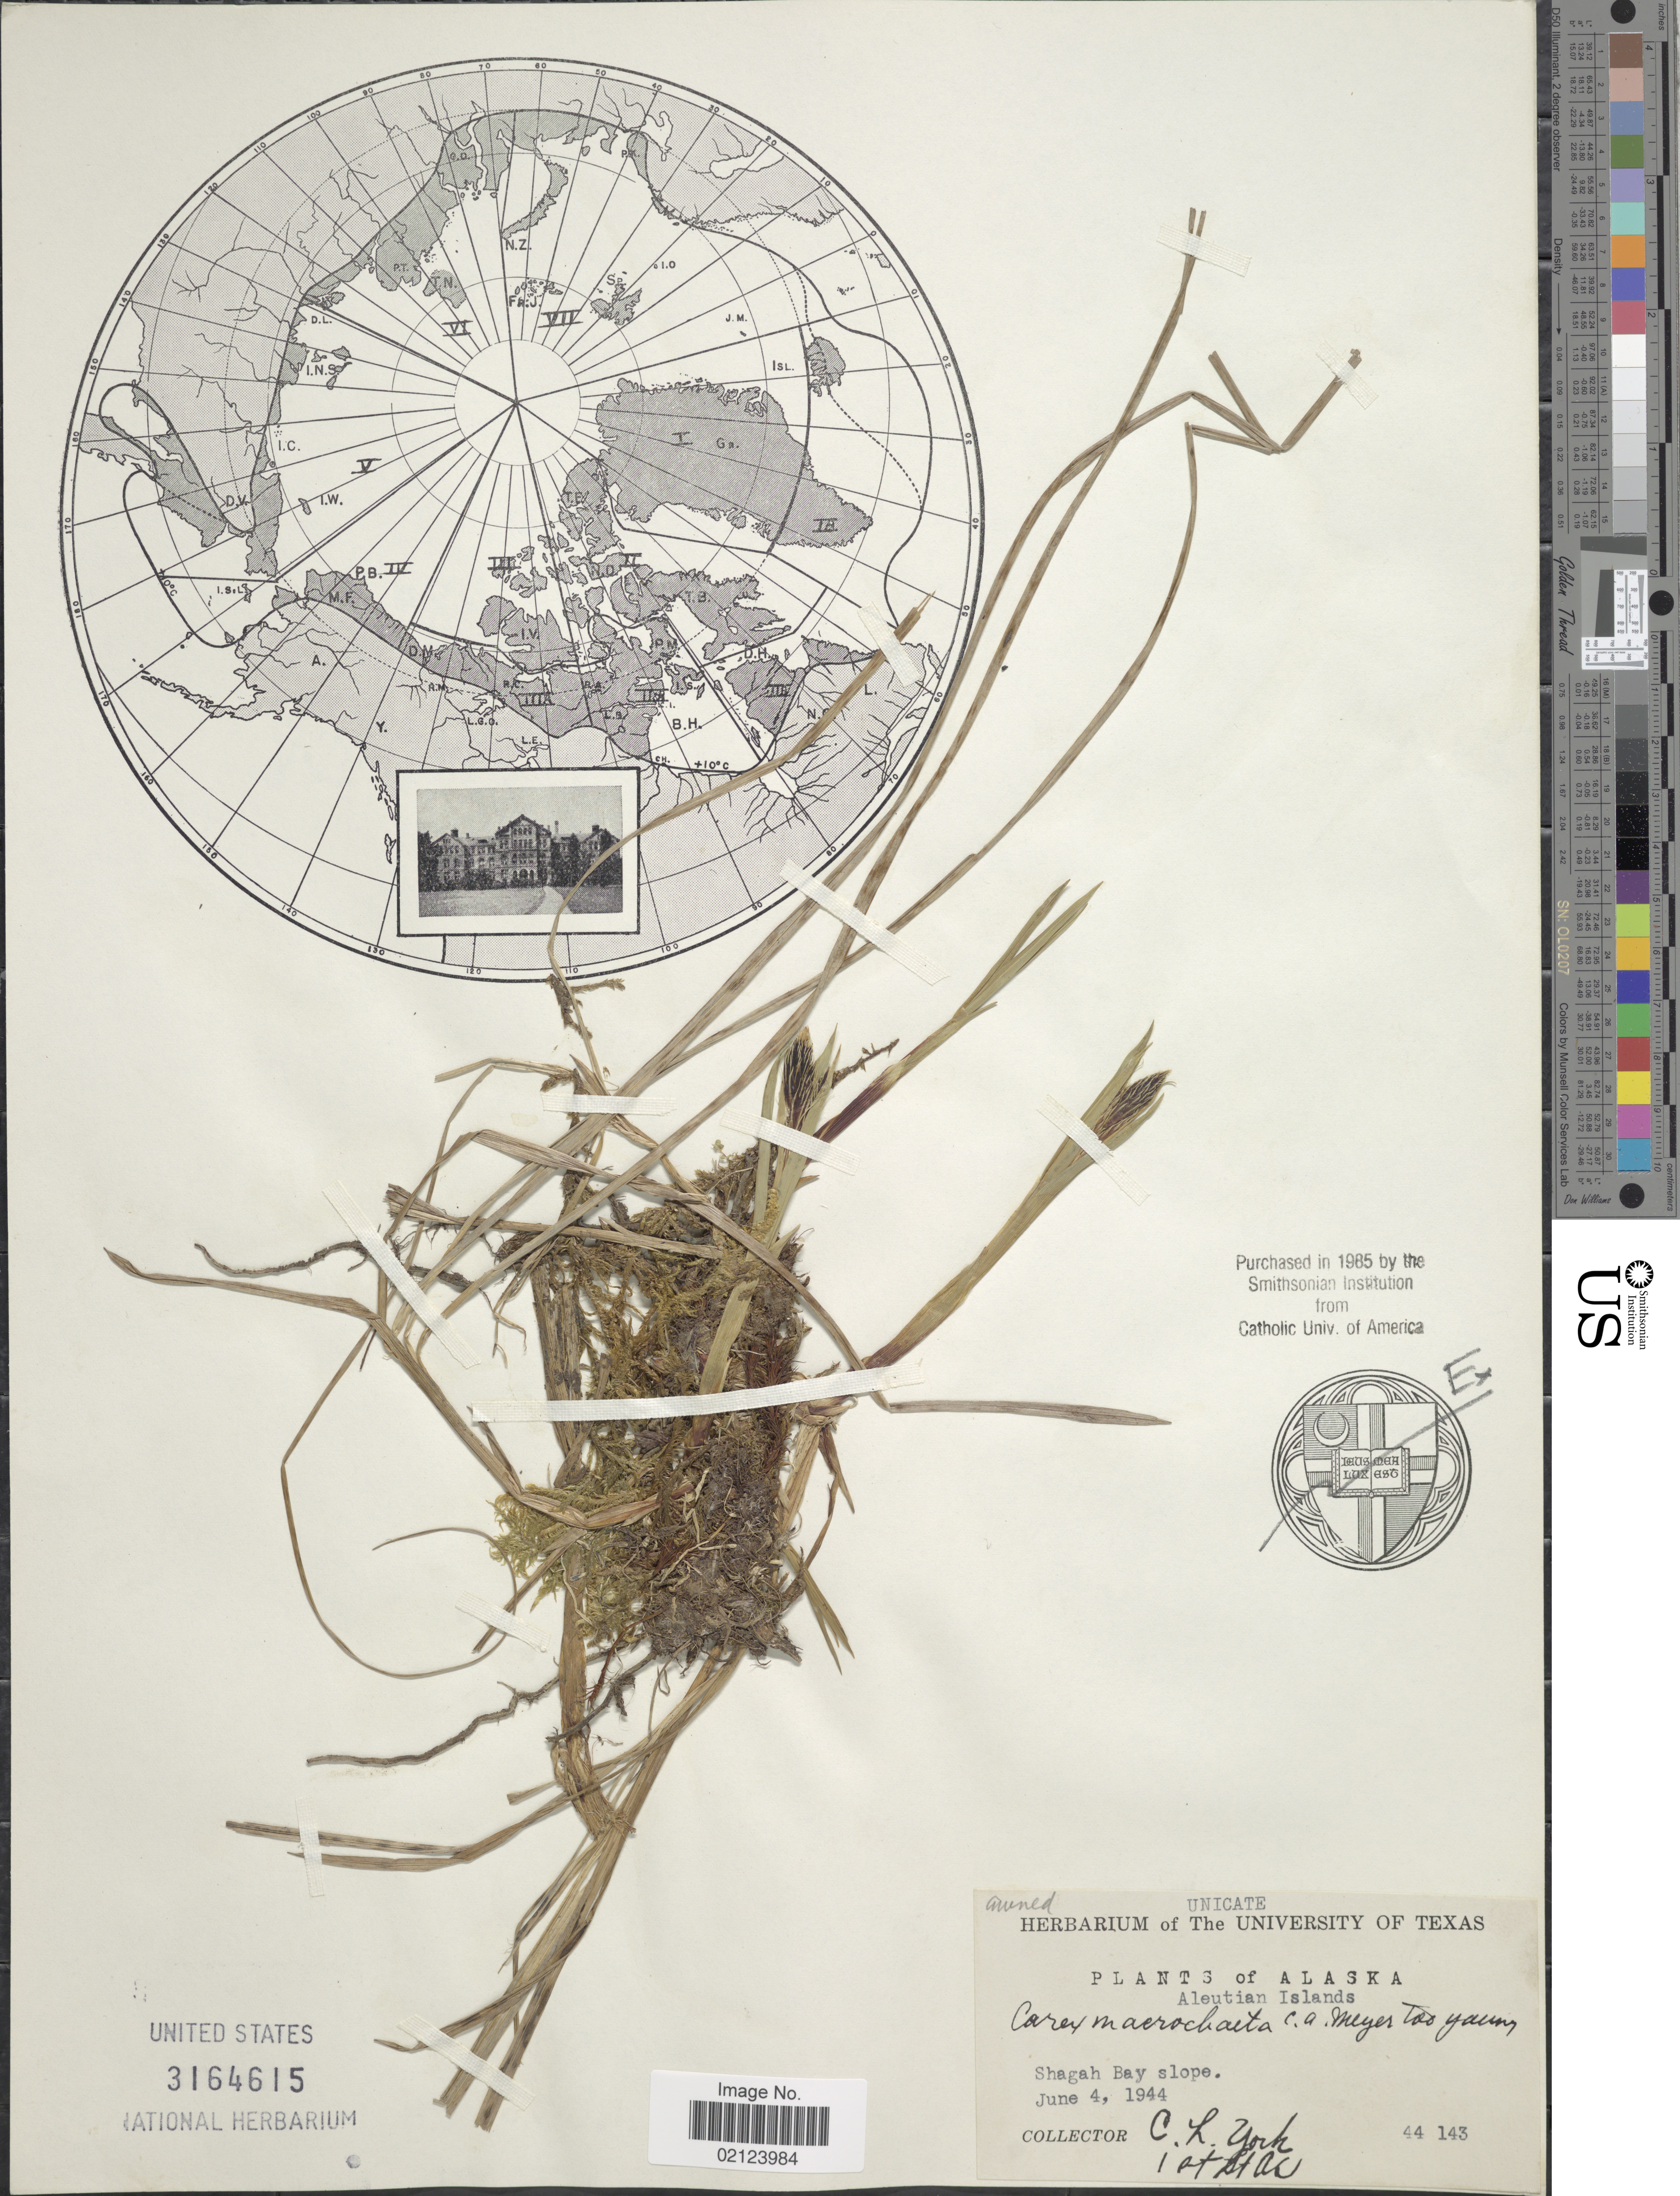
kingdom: Plantae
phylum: Tracheophyta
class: Liliopsida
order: Poales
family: Cyperaceae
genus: Carex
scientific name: Carex macrochaeta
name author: C.A. Mey.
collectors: C. L. York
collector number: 44143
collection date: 1944-06-04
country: United States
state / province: Alaska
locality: Aleutian Islands. Shagah Bay slope.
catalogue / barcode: US 3164615